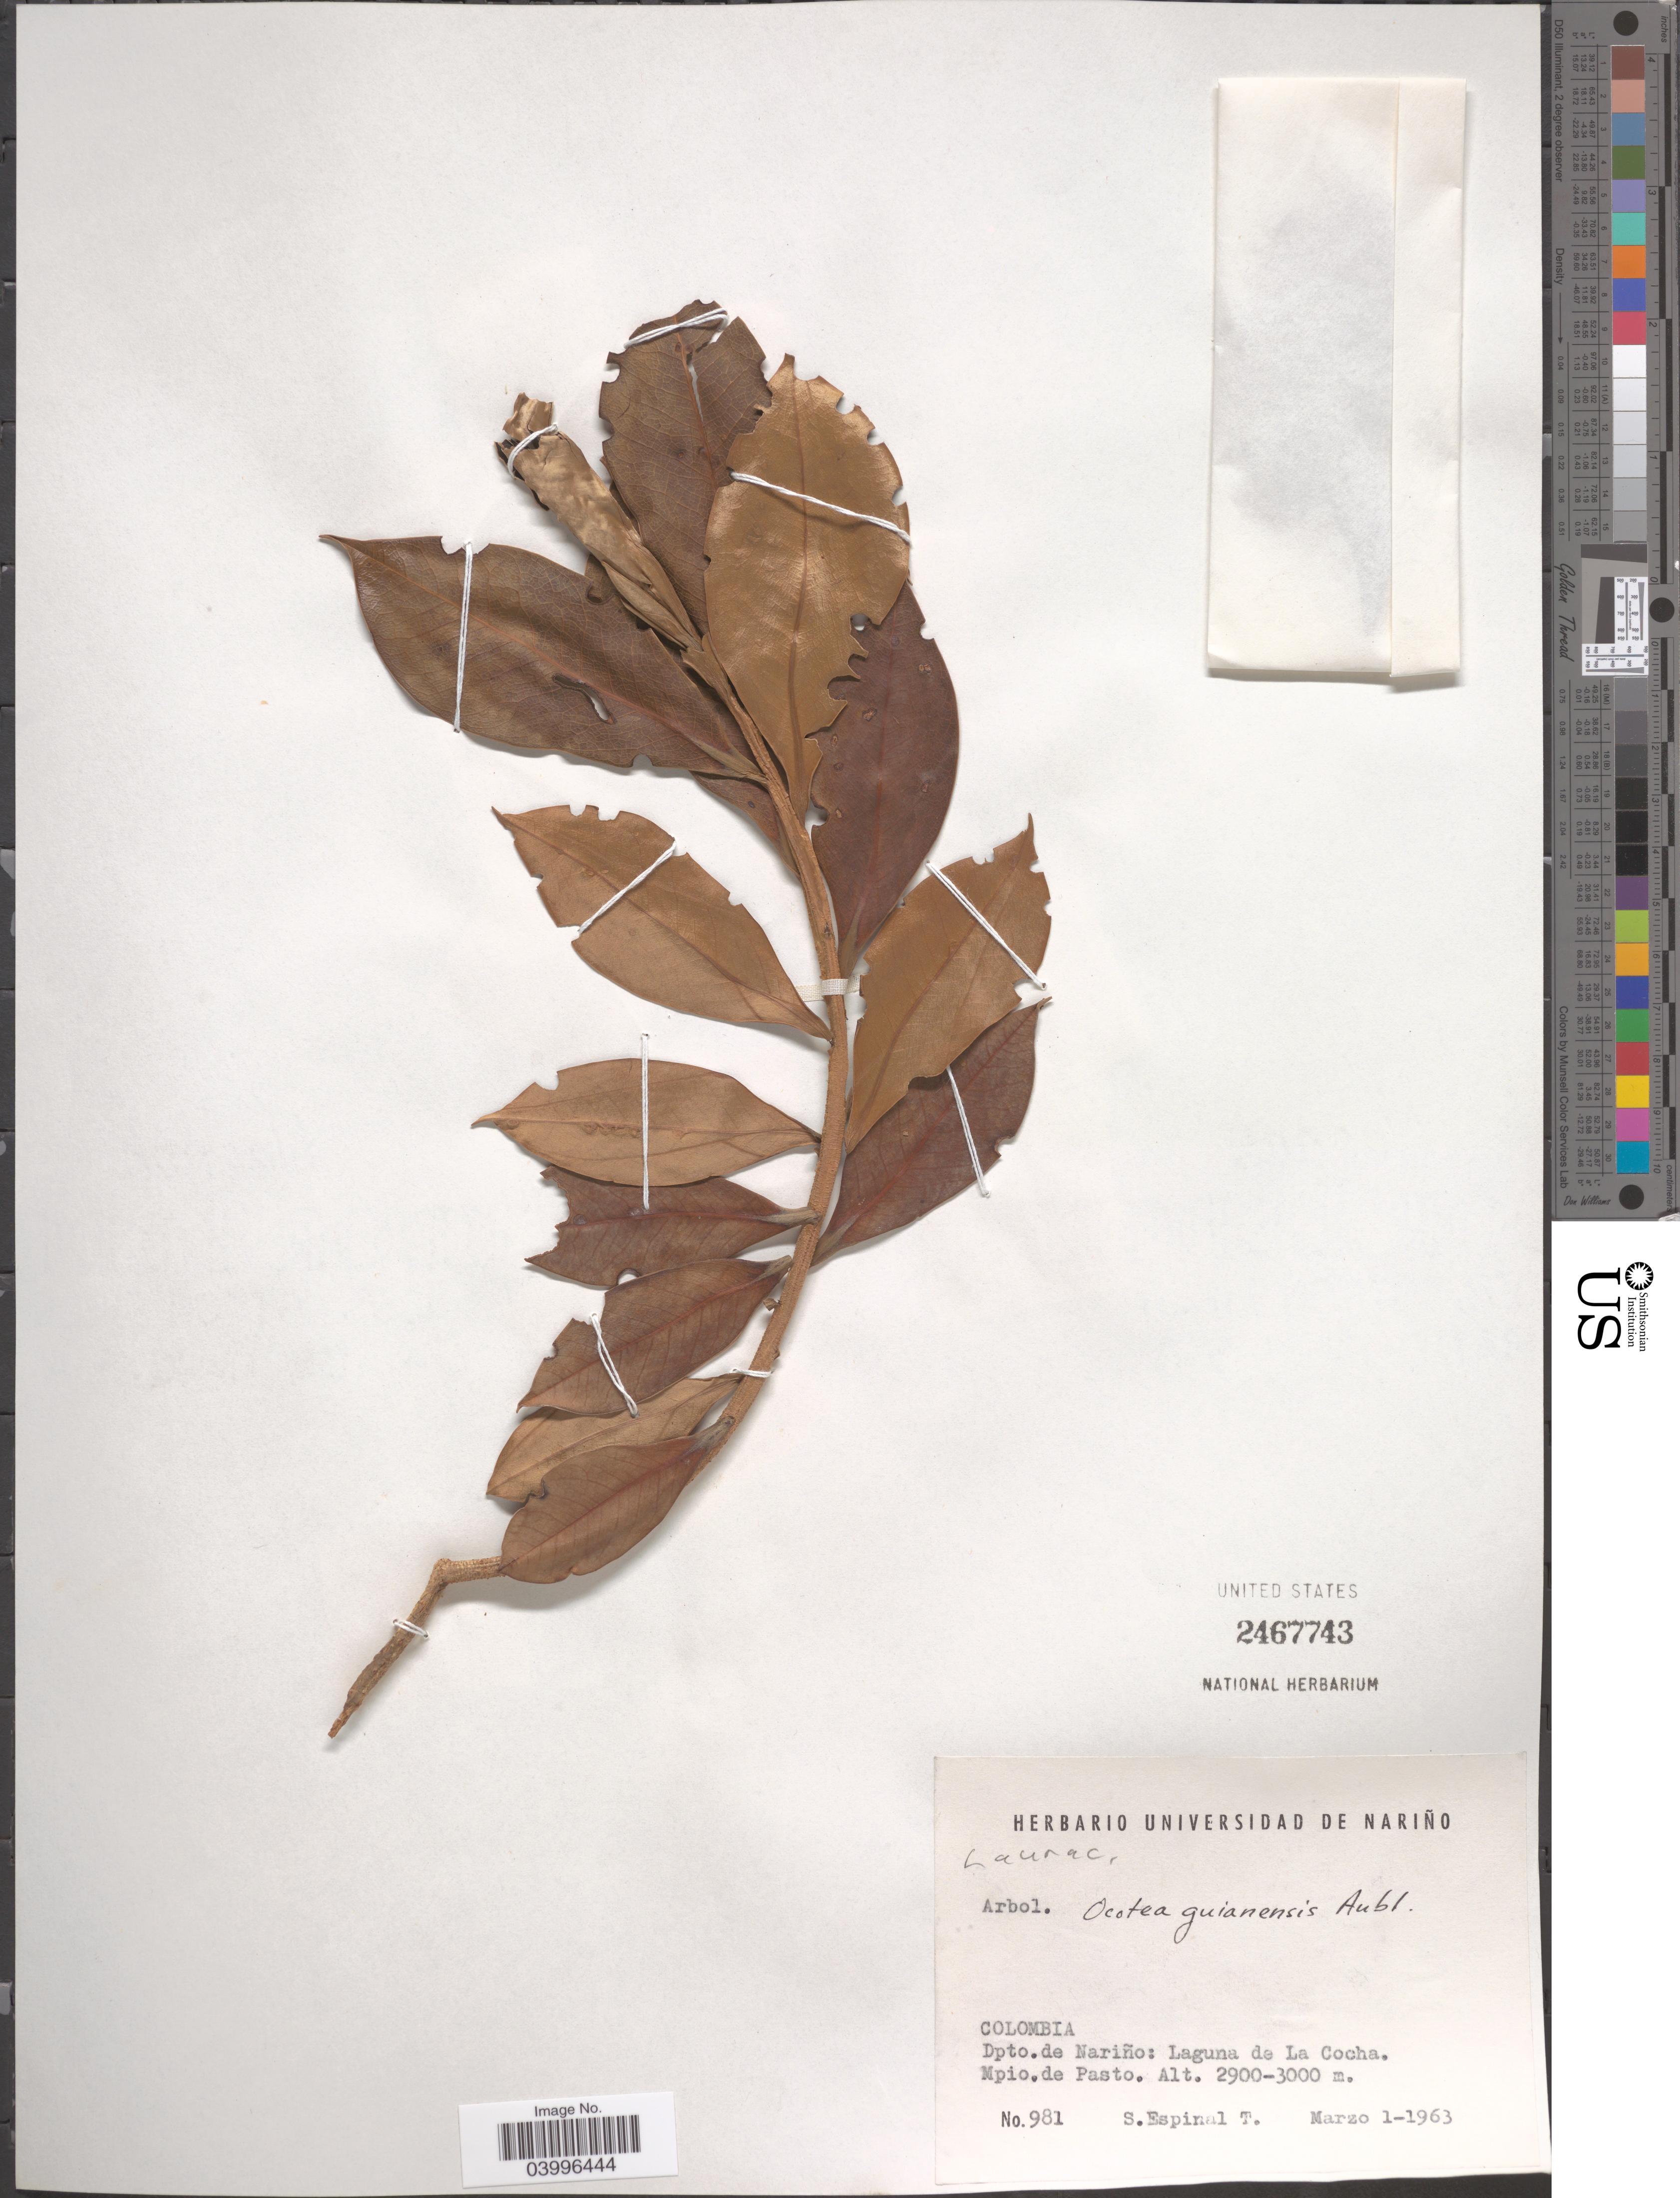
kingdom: Plantae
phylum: Tracheophyta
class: Magnoliopsida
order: Laurales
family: Lauraceae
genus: Ocotea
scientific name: Ocotea guianensis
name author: Aubl.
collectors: S. Espinal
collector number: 981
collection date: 1963-03-01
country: Colombia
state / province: Nariño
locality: Dpto. de Nariño: Laguna de La Cocha. Mpio. de Pasto.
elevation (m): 2900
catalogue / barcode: US 2467743